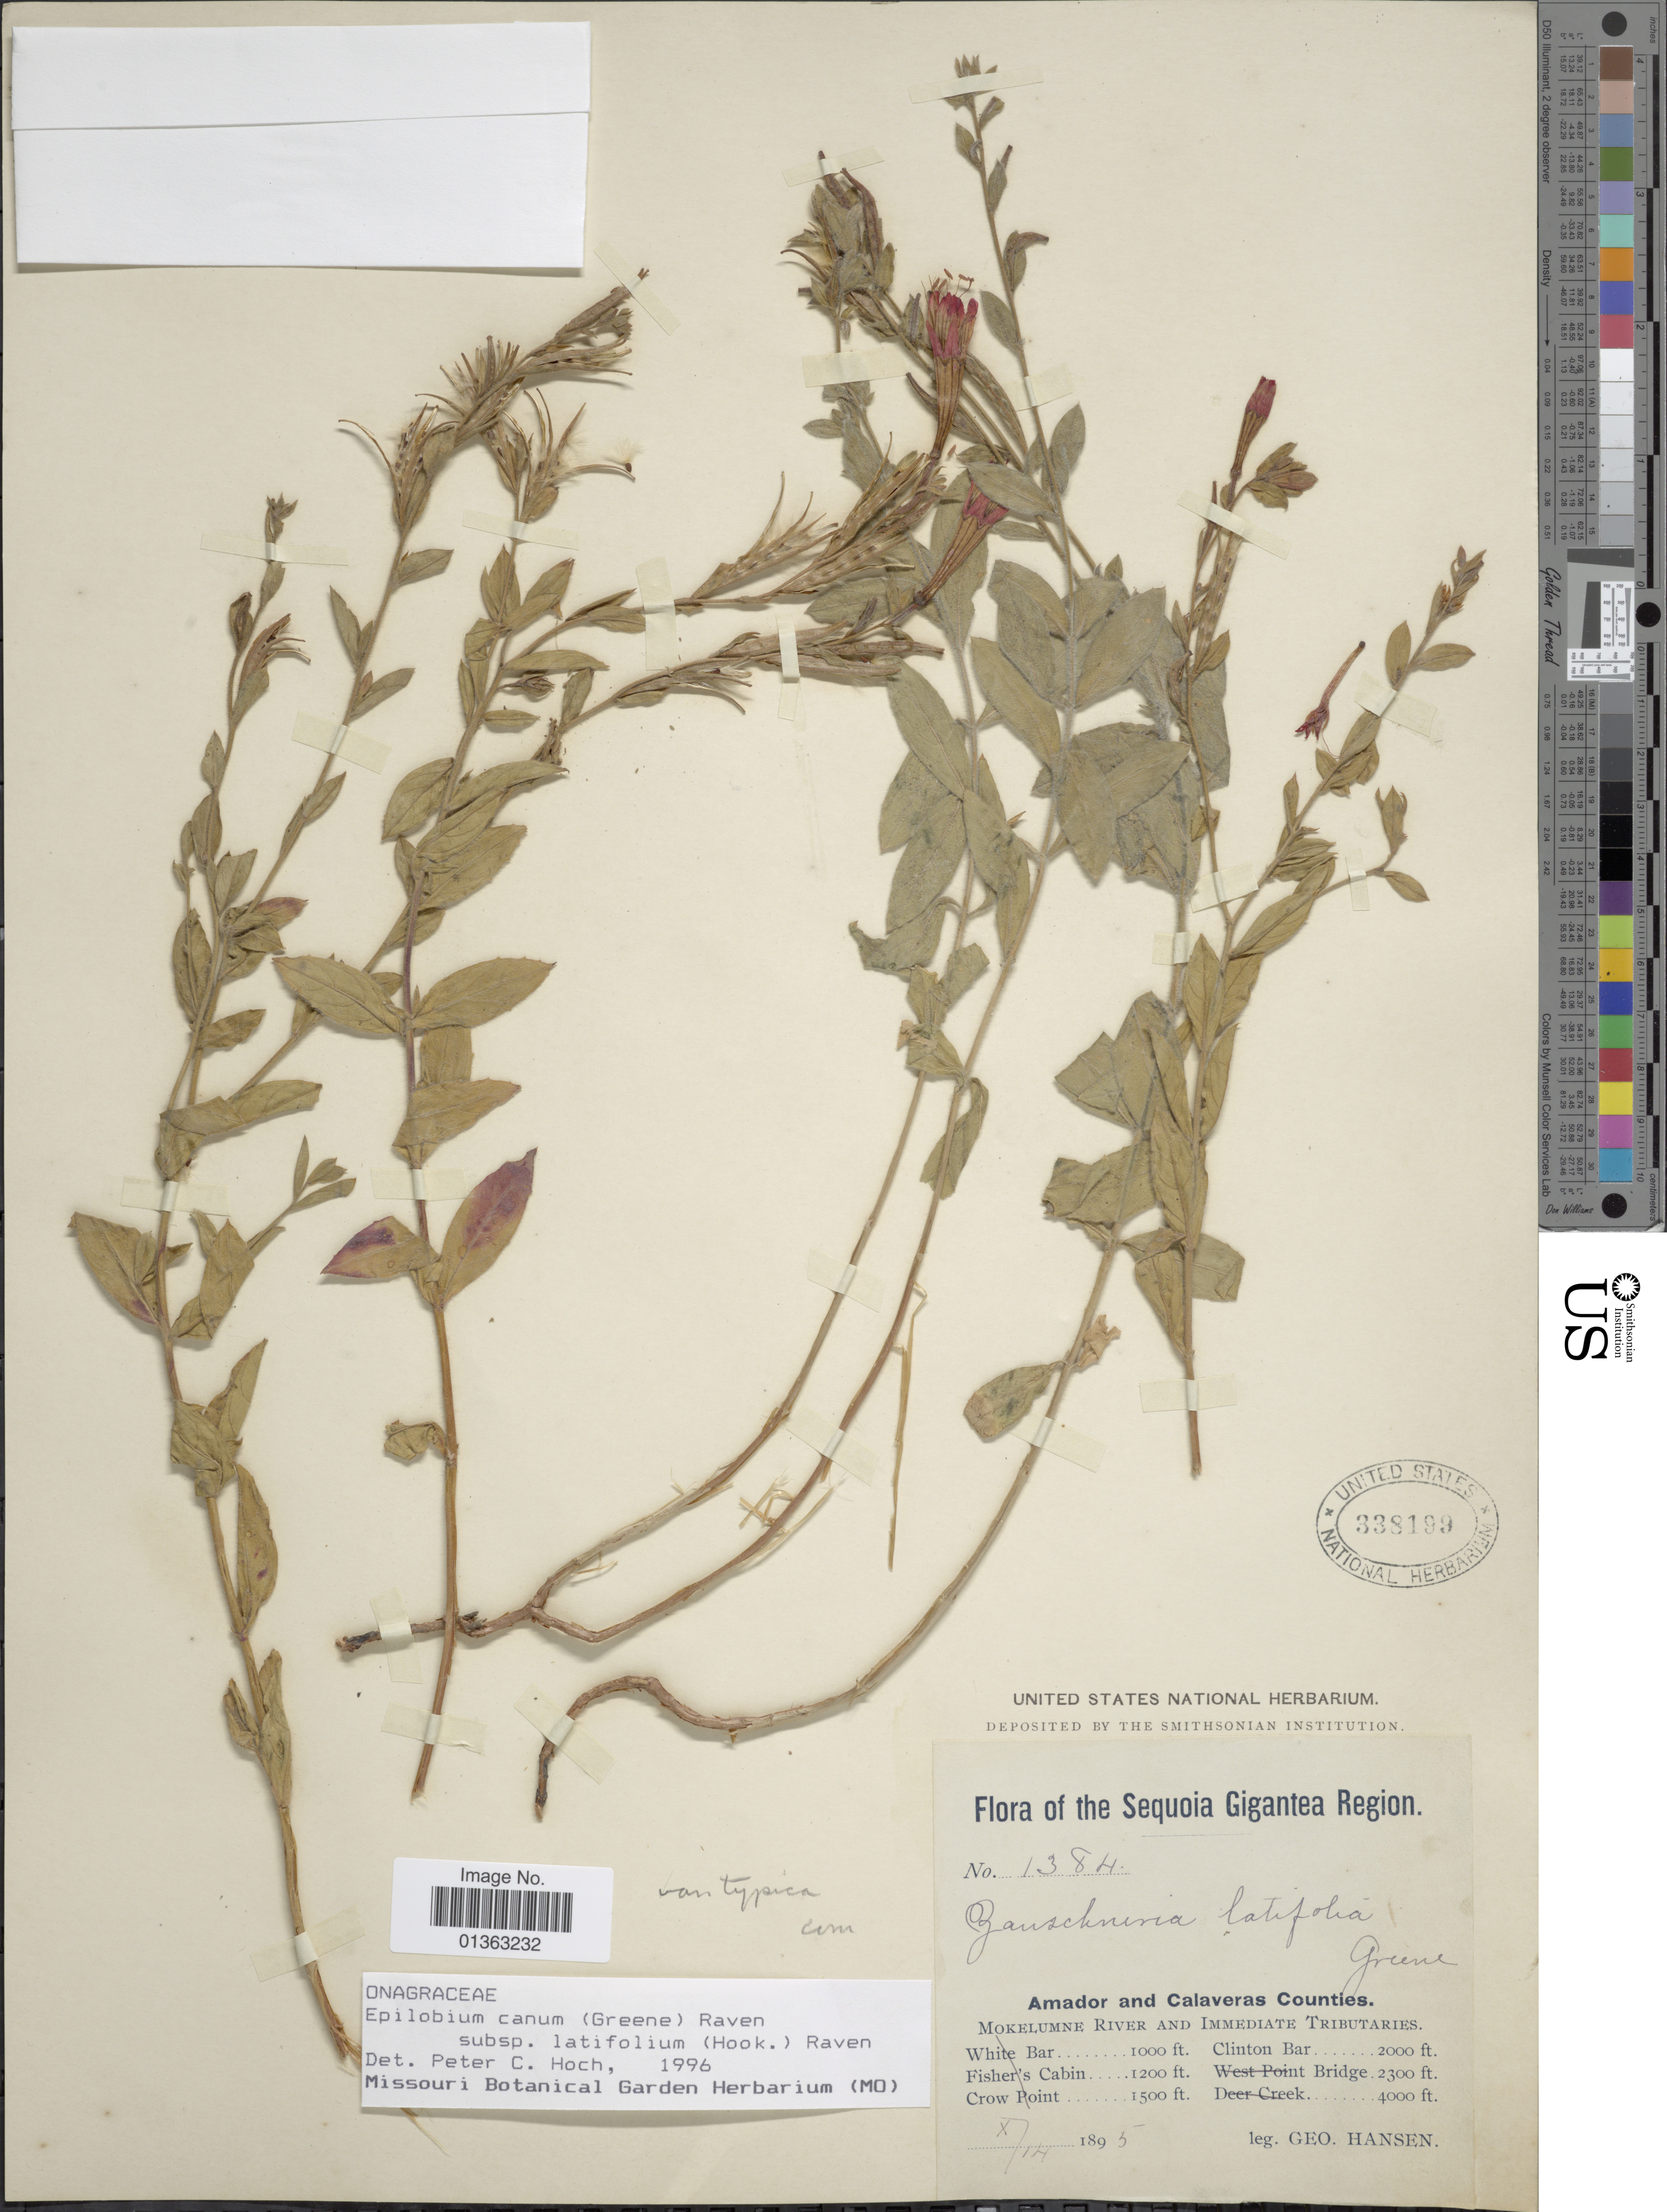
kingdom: Plantae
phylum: Tracheophyta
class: Magnoliopsida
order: Myrtales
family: Onagraceae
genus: Epilobium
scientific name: Epilobium canum subsp. latifolium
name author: (Hook.) P.H. Raven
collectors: G. Hansen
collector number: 1384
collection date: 1895-10-14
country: United States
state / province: California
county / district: Calaveras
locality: Amador and Calaveras Counties. Mokelumne River and Immediate Tributaries. Clinton Bar.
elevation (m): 610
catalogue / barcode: US 338199